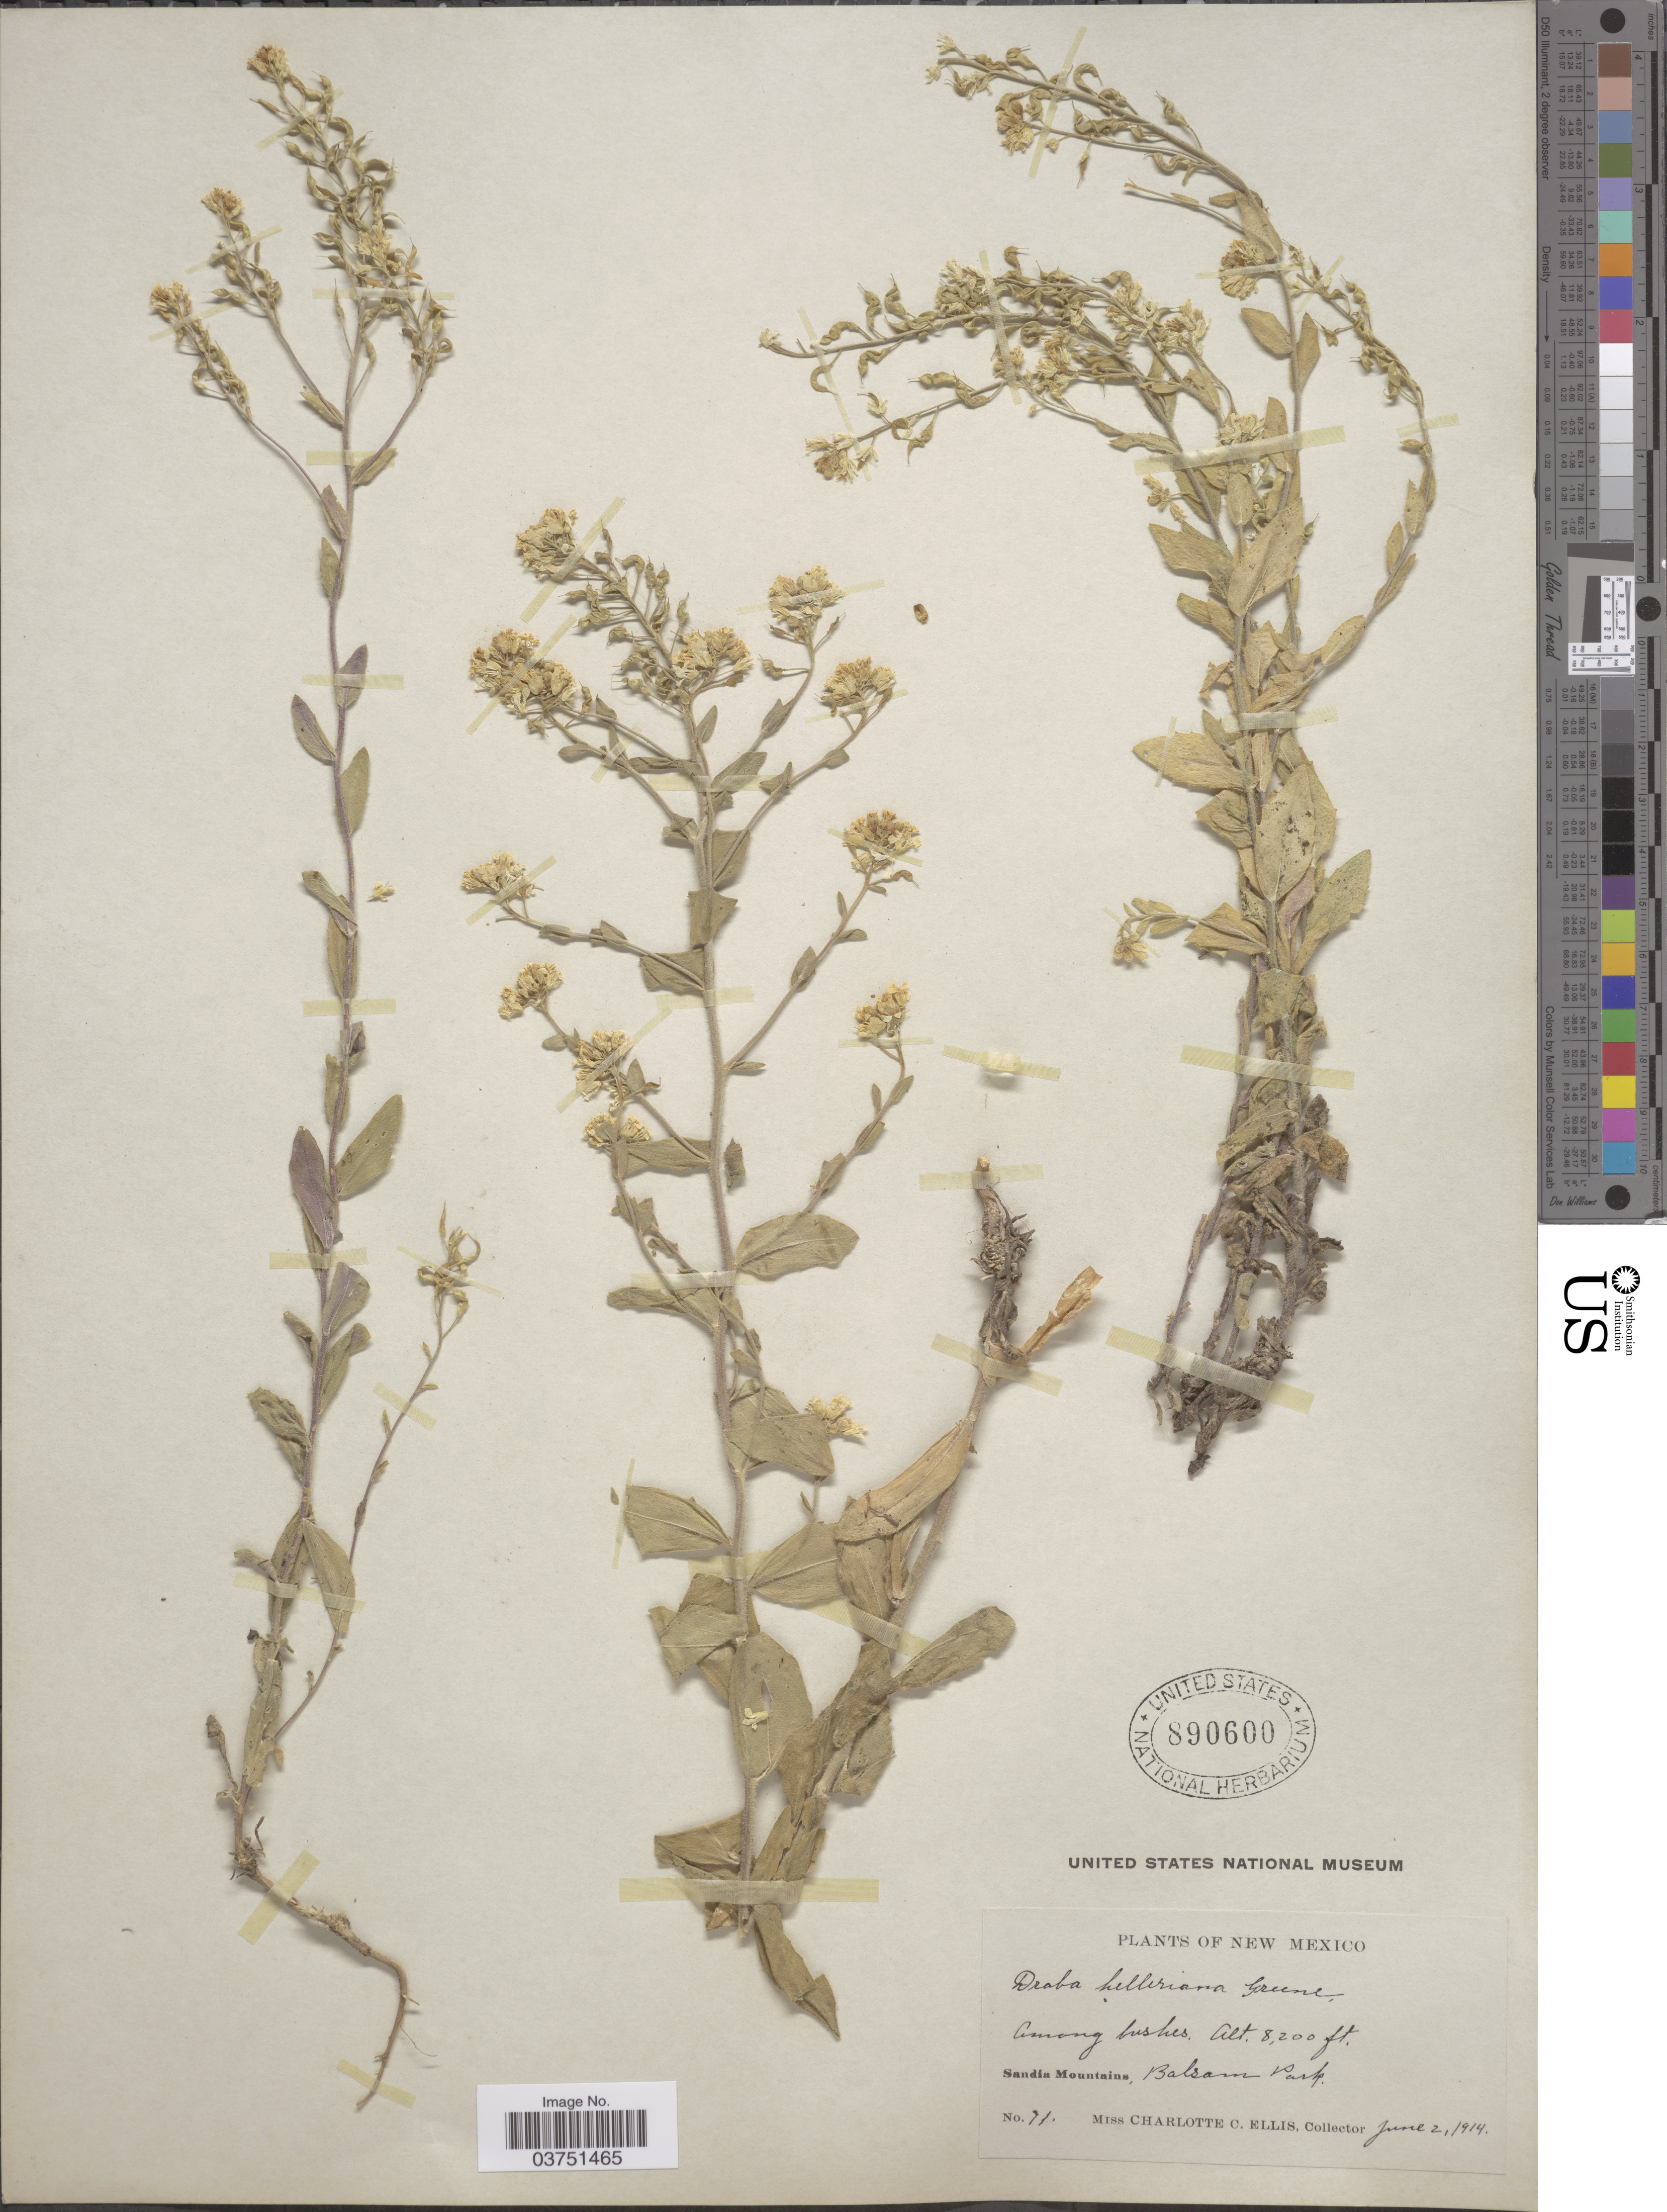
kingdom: Plantae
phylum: Tracheophyta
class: Magnoliopsida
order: Brassicales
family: Brassicaceae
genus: Draba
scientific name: Draba helleriana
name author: Greene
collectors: C. C. Ellis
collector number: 71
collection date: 1914-06-02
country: United States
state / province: New Mexico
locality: Sandia Mountains, Balsam Park.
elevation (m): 2499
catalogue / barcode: US 890600